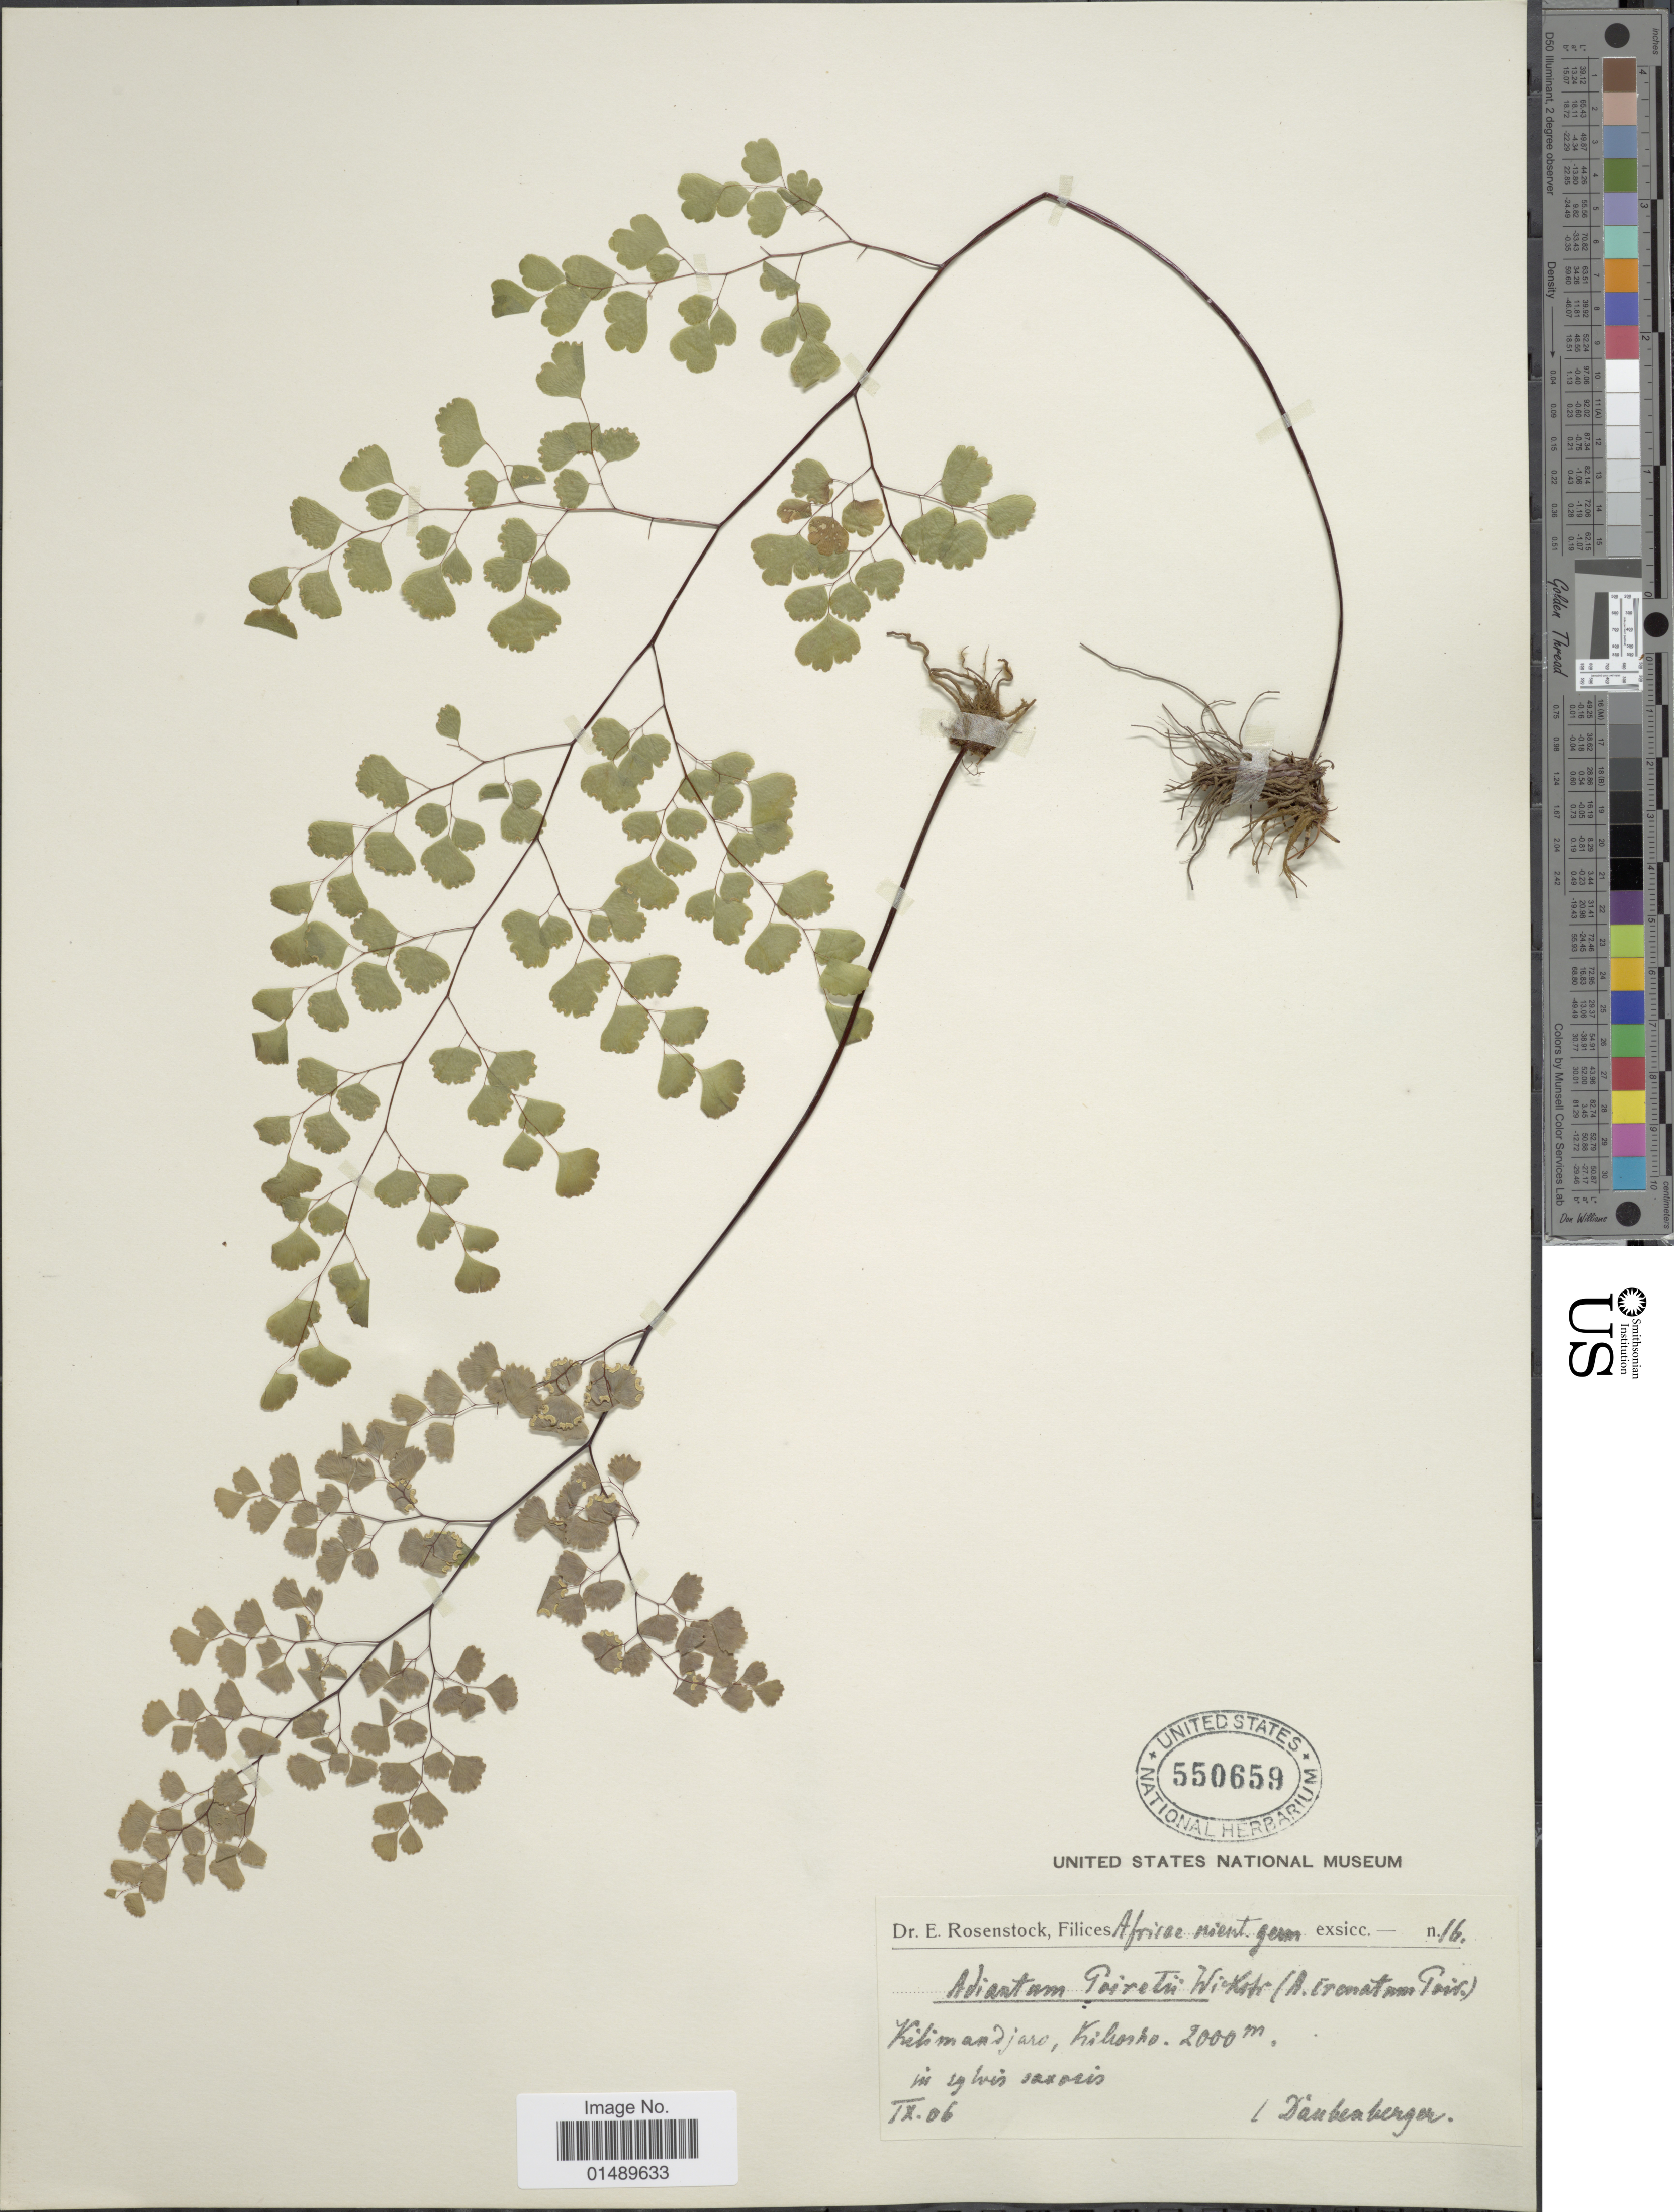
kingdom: Plantae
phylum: Tracheophyta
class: Polypodiopsida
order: Polypodiales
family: Pteridaceae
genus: Adiantum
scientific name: Adiantum poiretii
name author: Wikstr.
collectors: P. Daubenberger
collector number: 16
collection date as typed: Transcribed d/m/y: /9/6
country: Tanzania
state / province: Kilimanjaro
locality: Africa nient germ, Kilmanjaro, Kibosho.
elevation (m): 2000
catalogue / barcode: US 55659